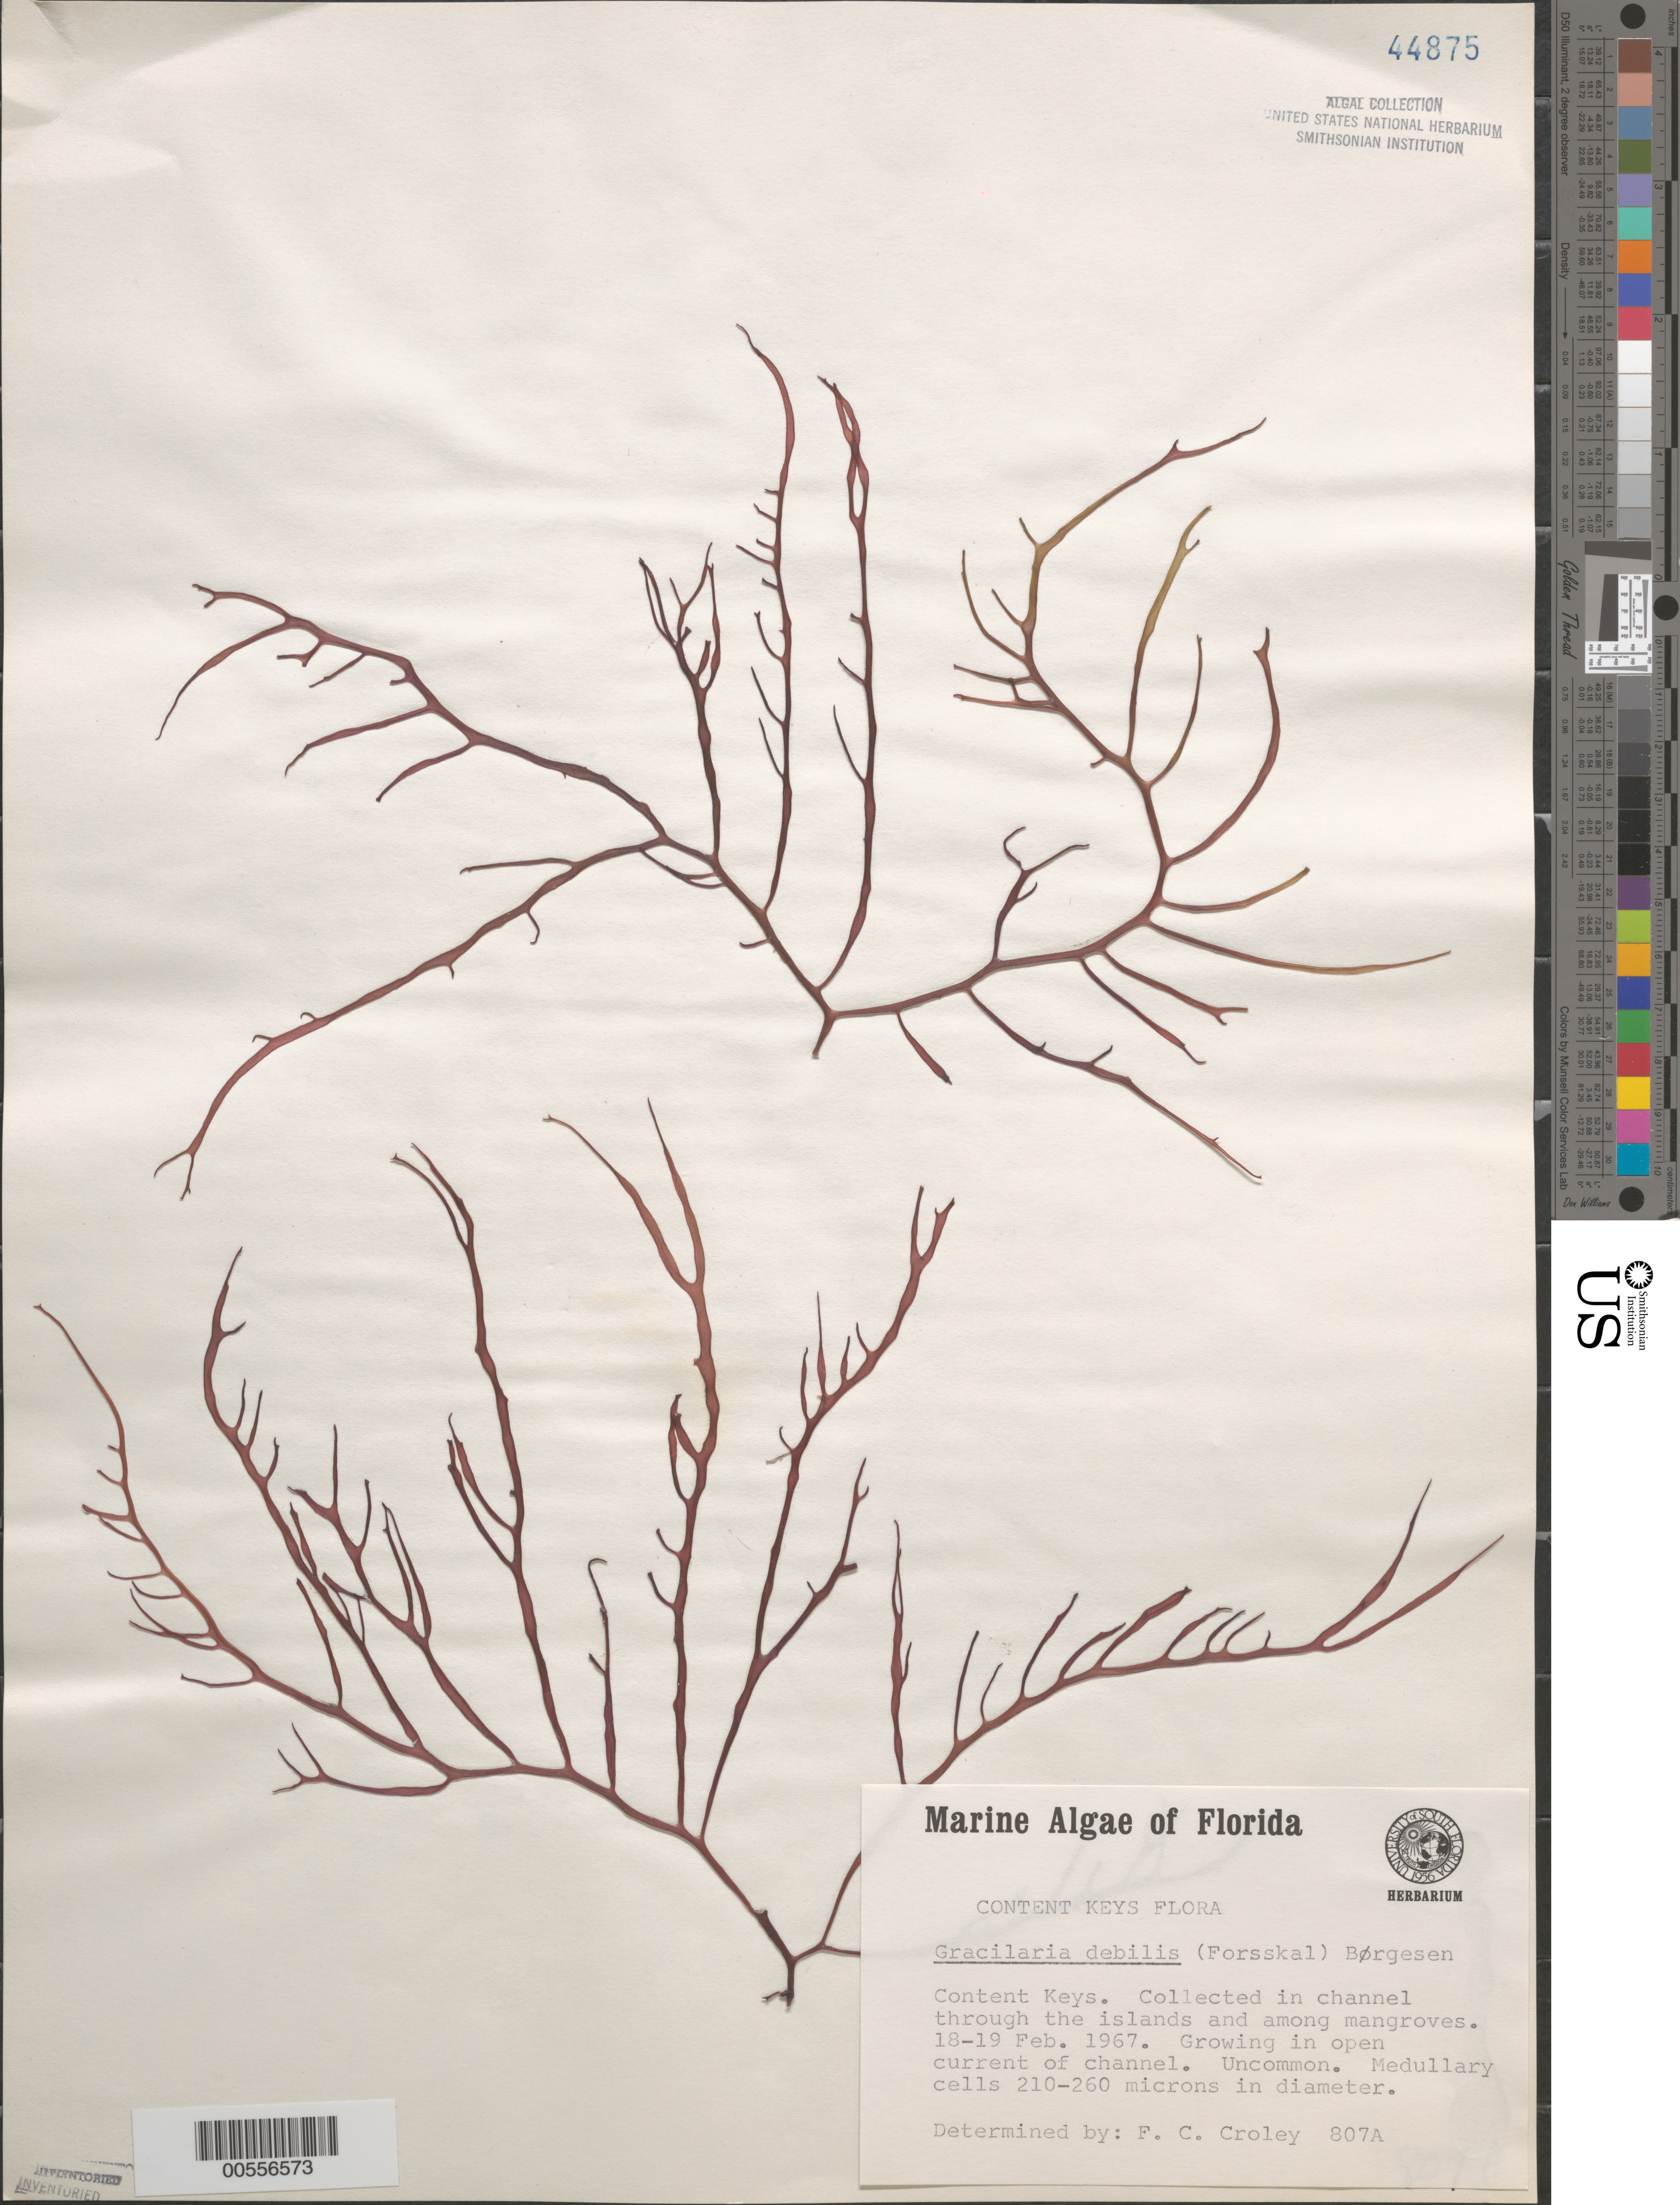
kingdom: Plantae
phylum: Rhodophyta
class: Florideophyceae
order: Gracilariales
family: Gracilariaceae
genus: Gracilaria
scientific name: Gracilaria debilis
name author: (Forssk.) Børgesen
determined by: Croley, F. C.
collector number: FCC 807a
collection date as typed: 18 Feb 1967 TO 19 Feb 1967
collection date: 1967-02-18/1967-02-19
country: United States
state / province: Florida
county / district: Monroe County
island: Content Keys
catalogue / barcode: US 44875